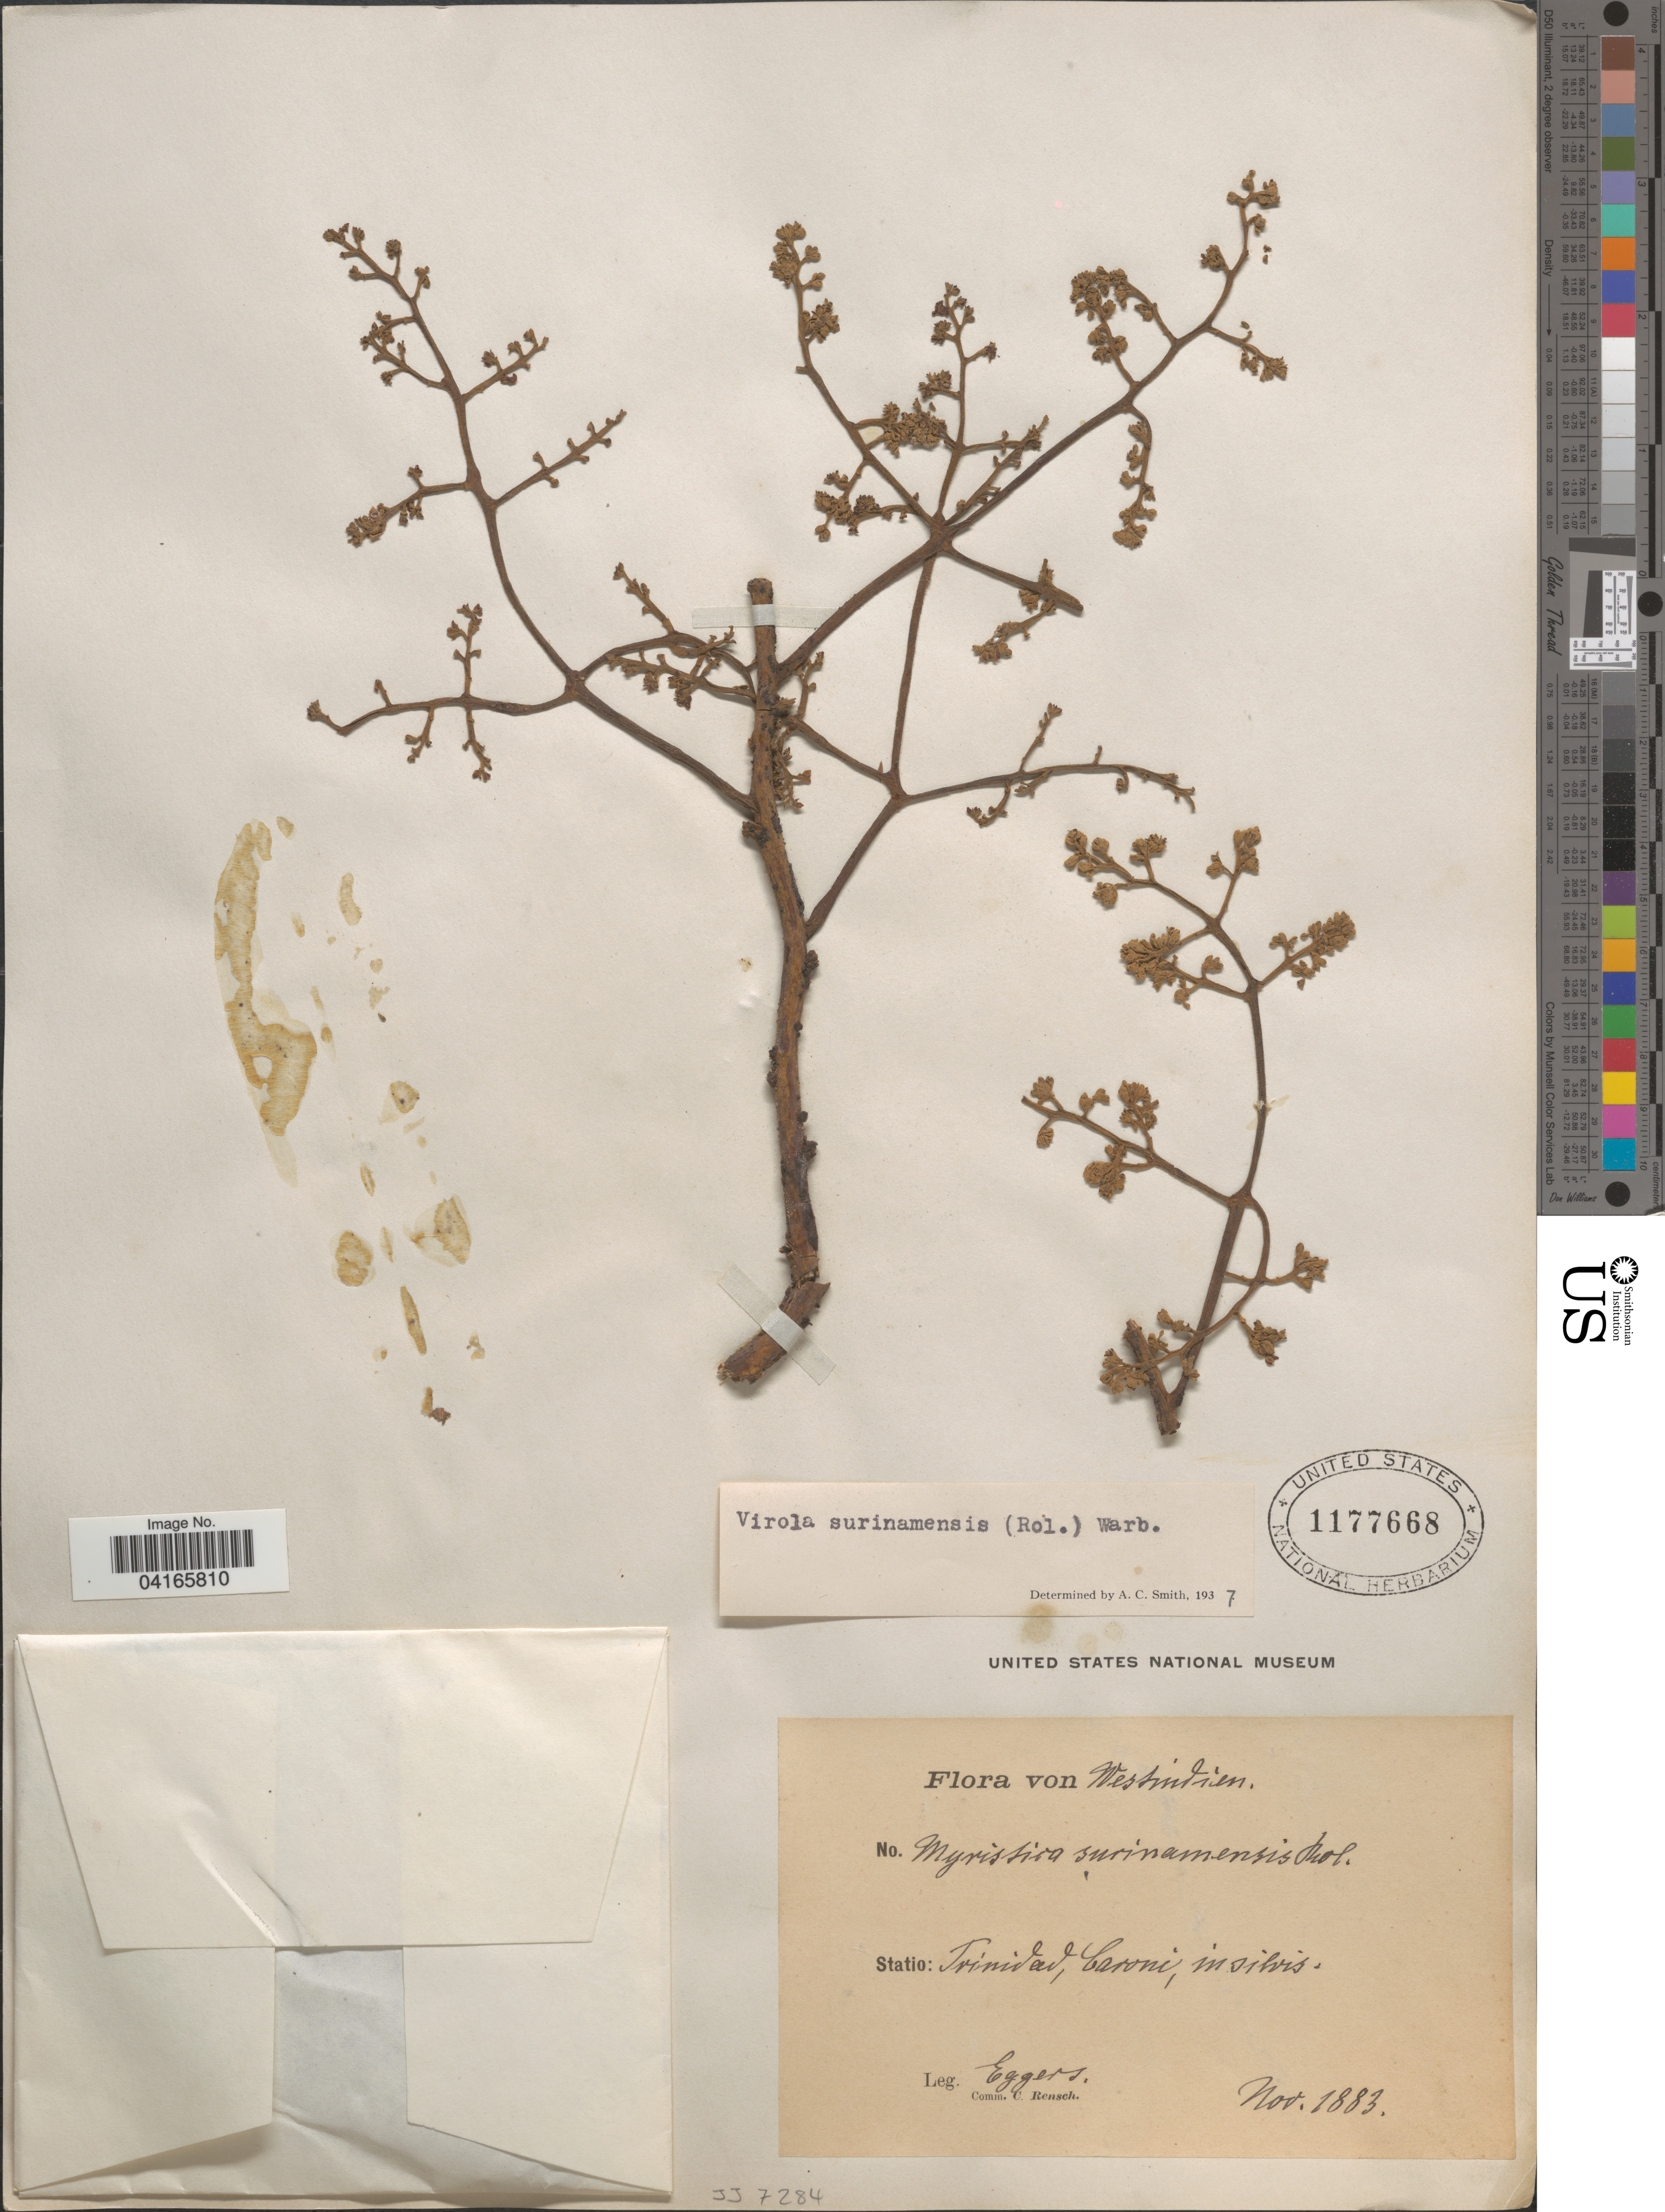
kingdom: Plantae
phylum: Tracheophyta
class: Magnoliopsida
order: Magnoliales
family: Myristicaceae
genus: Virola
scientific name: Virola surinamensis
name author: (Rol.) Warb.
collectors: -. Eggers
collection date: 1883-11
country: Trinidad and Tobago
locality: Westindien. Statio: Trinidad, Caroni, in silvis.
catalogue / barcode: US 1177668